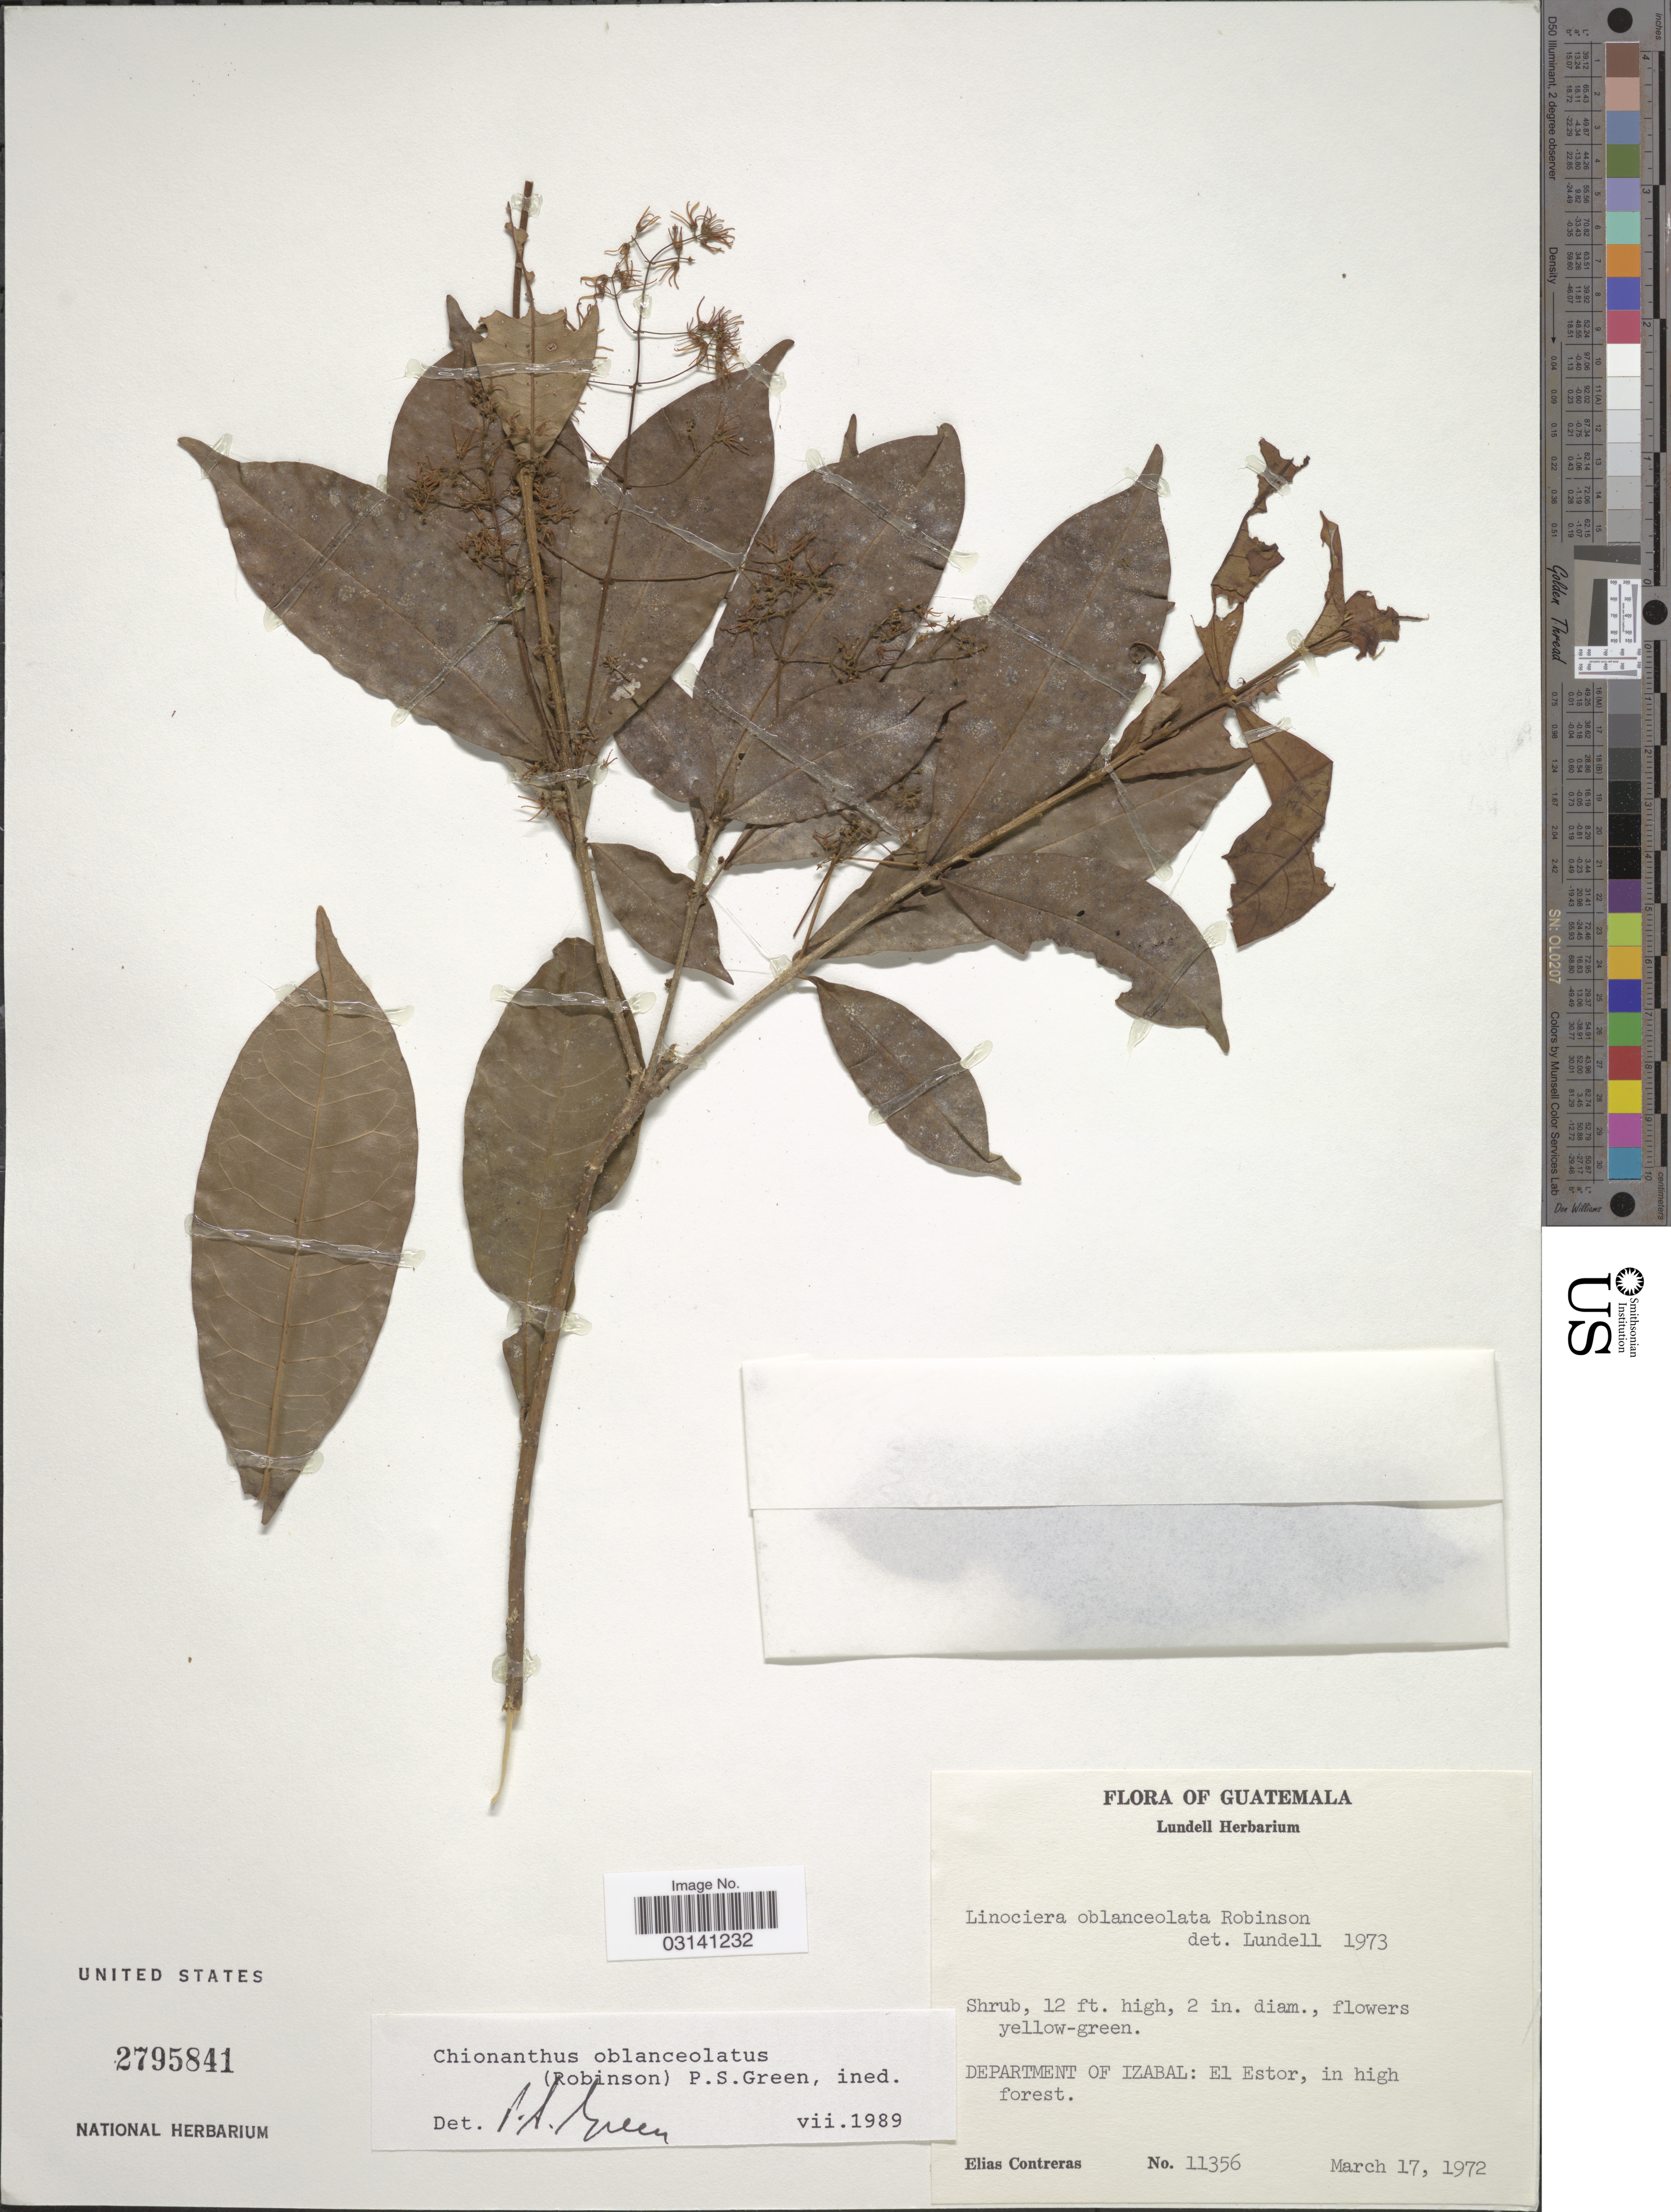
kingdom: Plantae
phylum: Tracheophyta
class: Magnoliopsida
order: Lamiales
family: Oleaceae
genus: Chionanthus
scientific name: Chionanthus oblanceolatus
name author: (B.L. Rob.) P.S. Green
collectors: E. Contreras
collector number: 11356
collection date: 1972-03-17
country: Guatemala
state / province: Izabal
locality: Department of Izabal: El Estor, in high forest.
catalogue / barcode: US 2795841